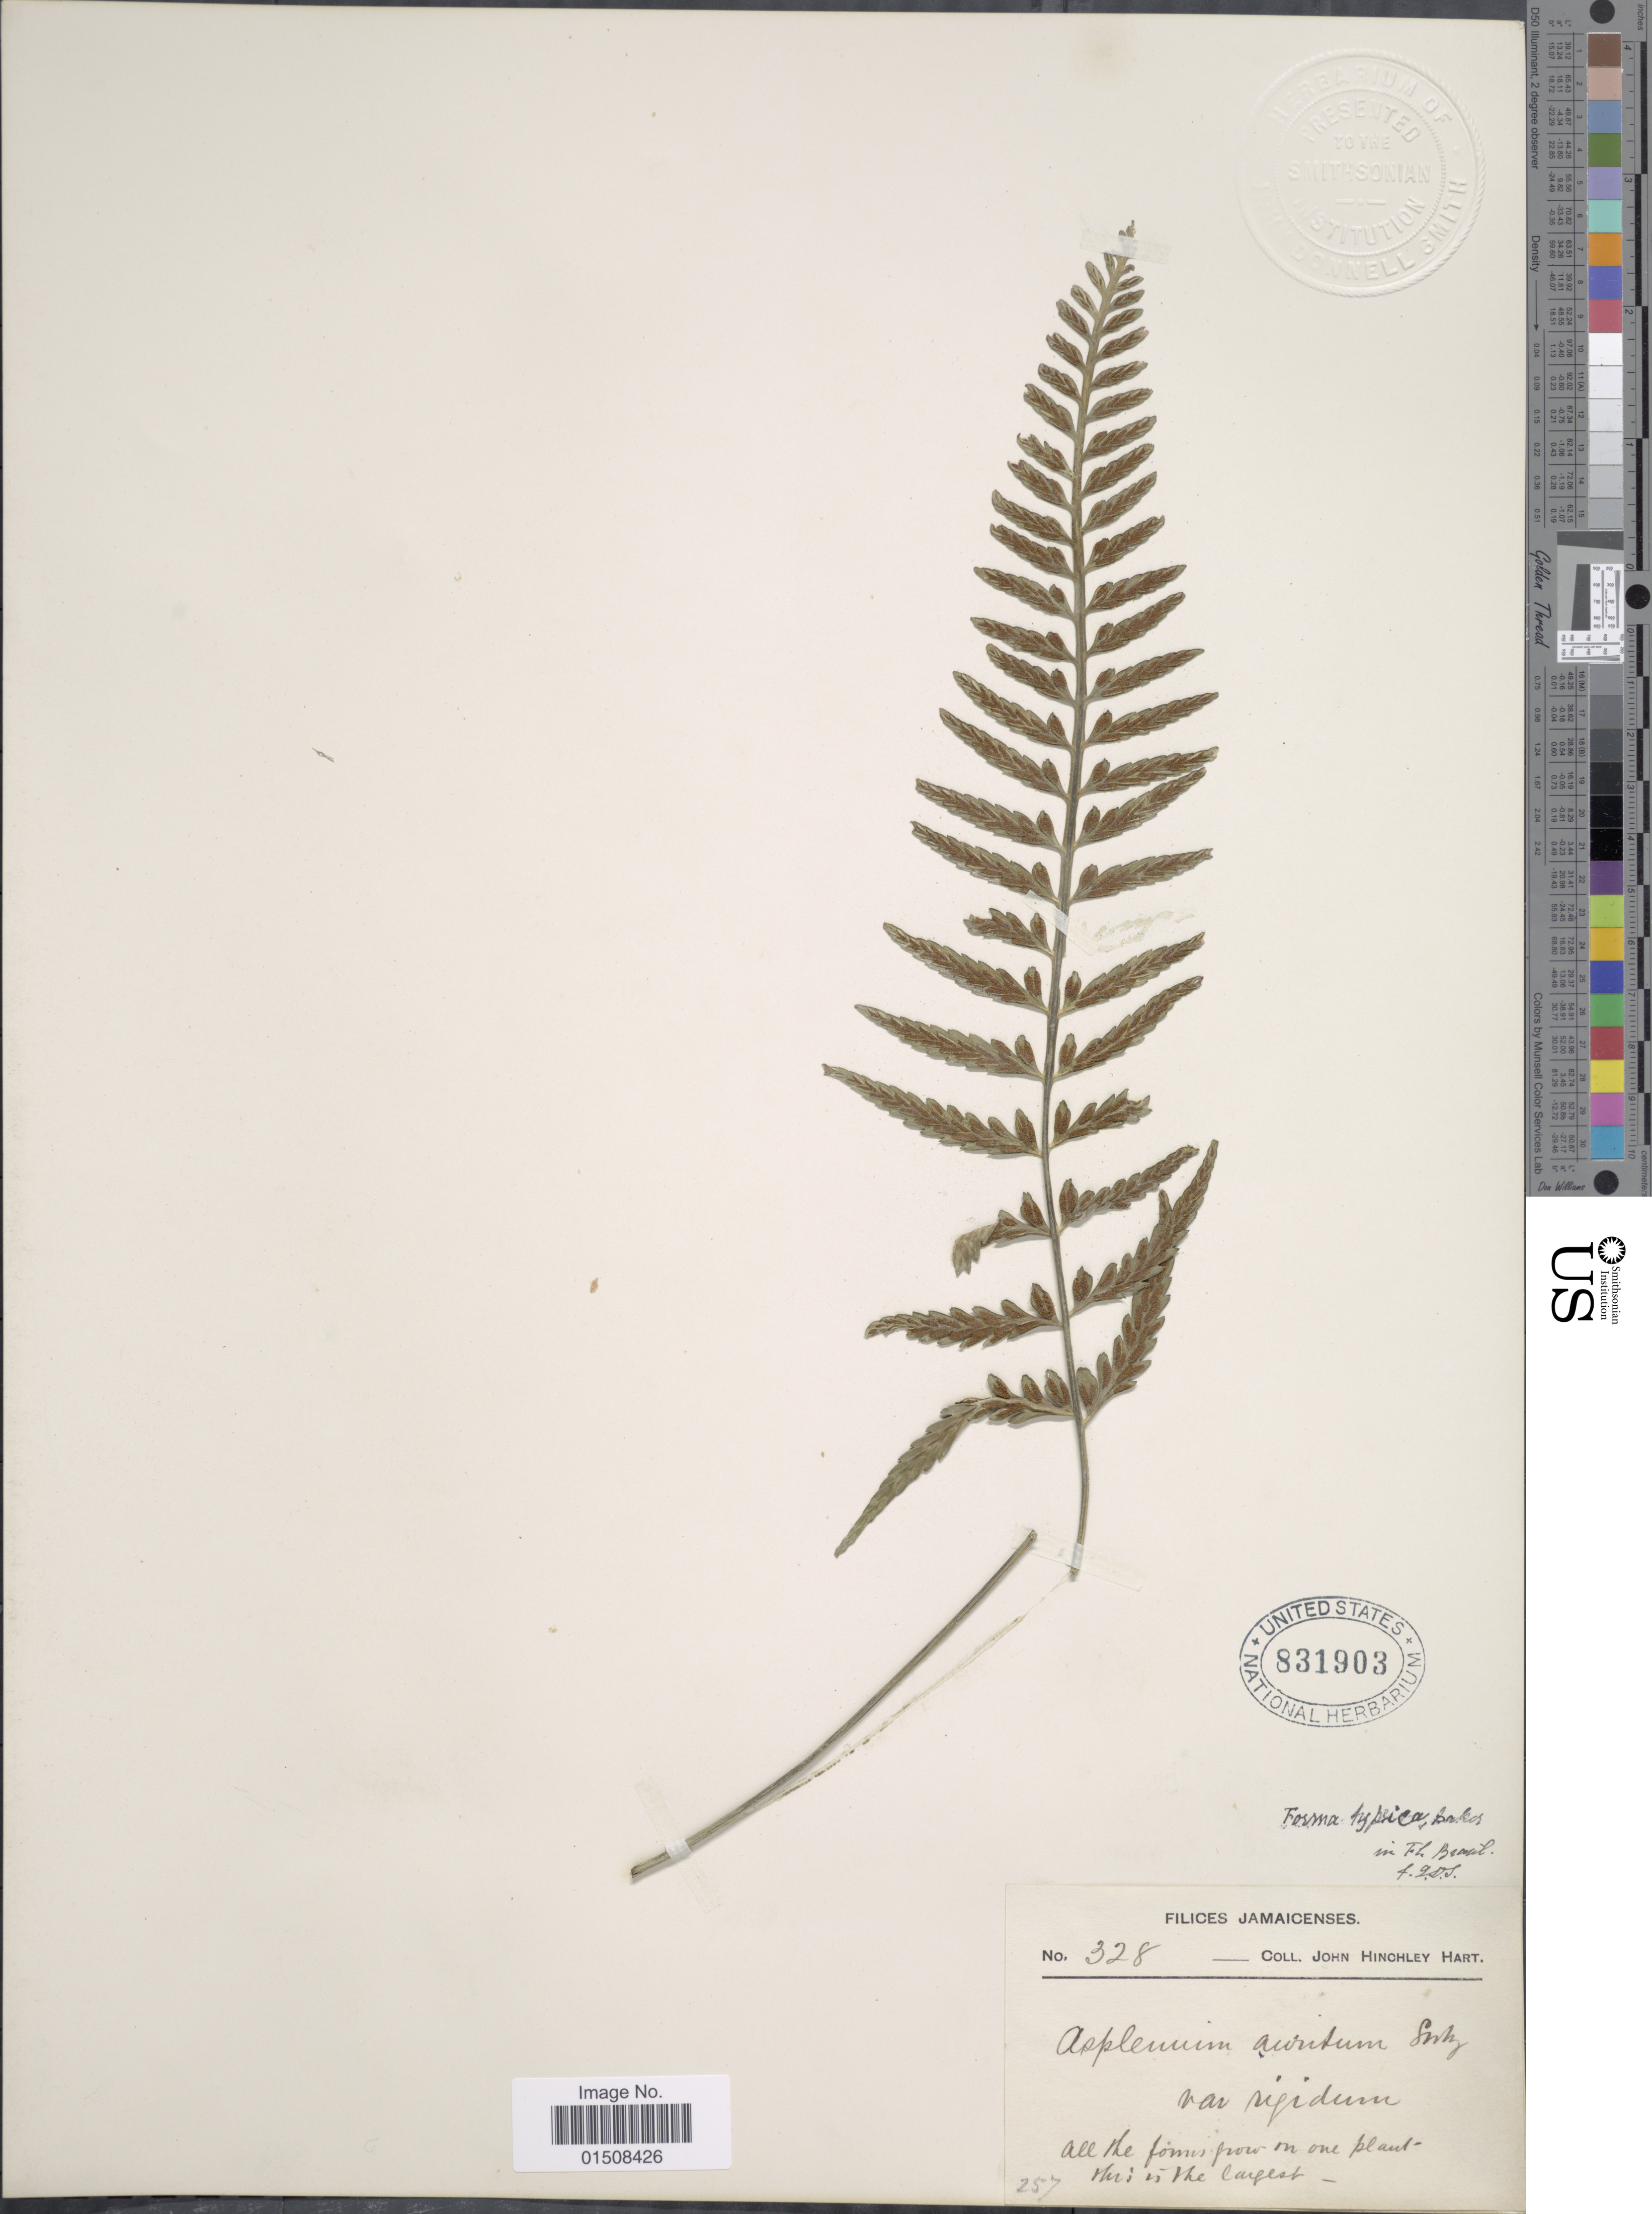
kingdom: Plantae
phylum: Tracheophyta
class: Polypodiopsida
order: Polypodiales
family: Aspleniaceae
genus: Asplenium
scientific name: Asplenium auritum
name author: Sw.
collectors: J. H. Hart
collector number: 328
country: Jamaica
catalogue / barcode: US 831903